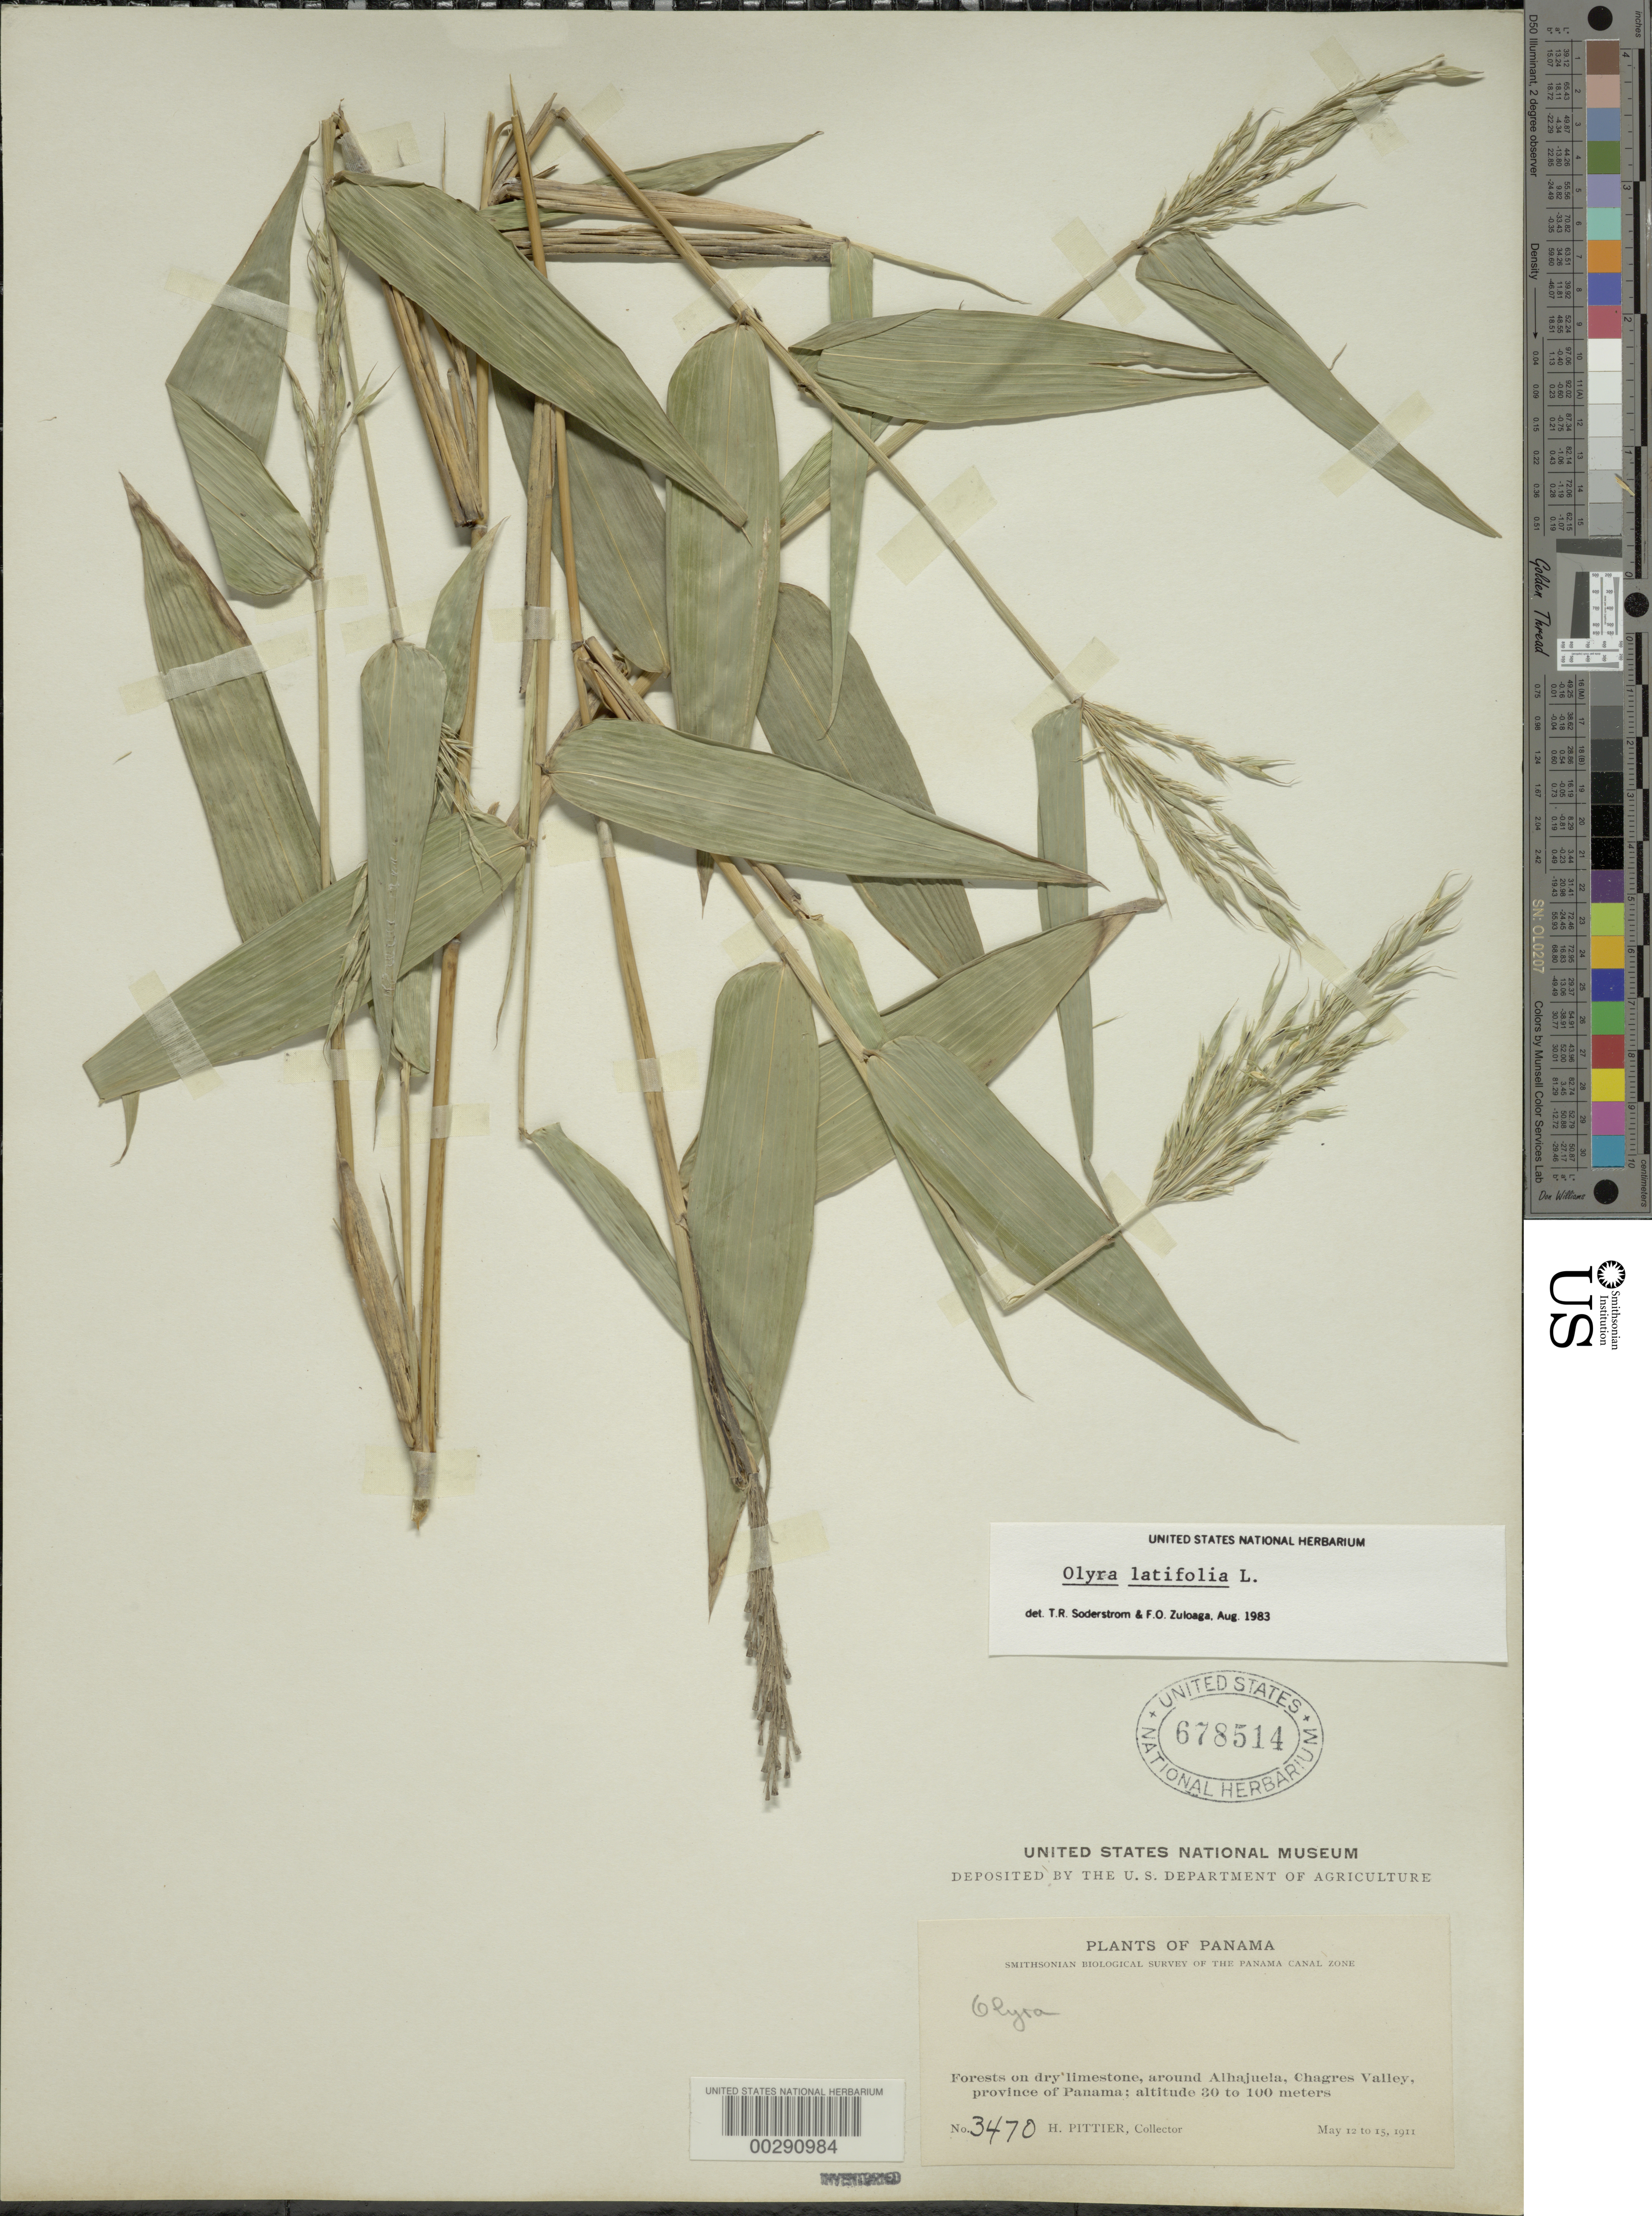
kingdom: Plantae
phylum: Tracheophyta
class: Liliopsida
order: Poales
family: Poaceae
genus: Olyra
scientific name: Olyra latifolia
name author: L.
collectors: H. F. Pittier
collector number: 3470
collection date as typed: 12 May 1911 to 15 May 1911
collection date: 1911-05-12/1911-05-15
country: Panama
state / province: Panamá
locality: Around Alhajuela, Chagres Valley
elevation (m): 30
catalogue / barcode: US 678514